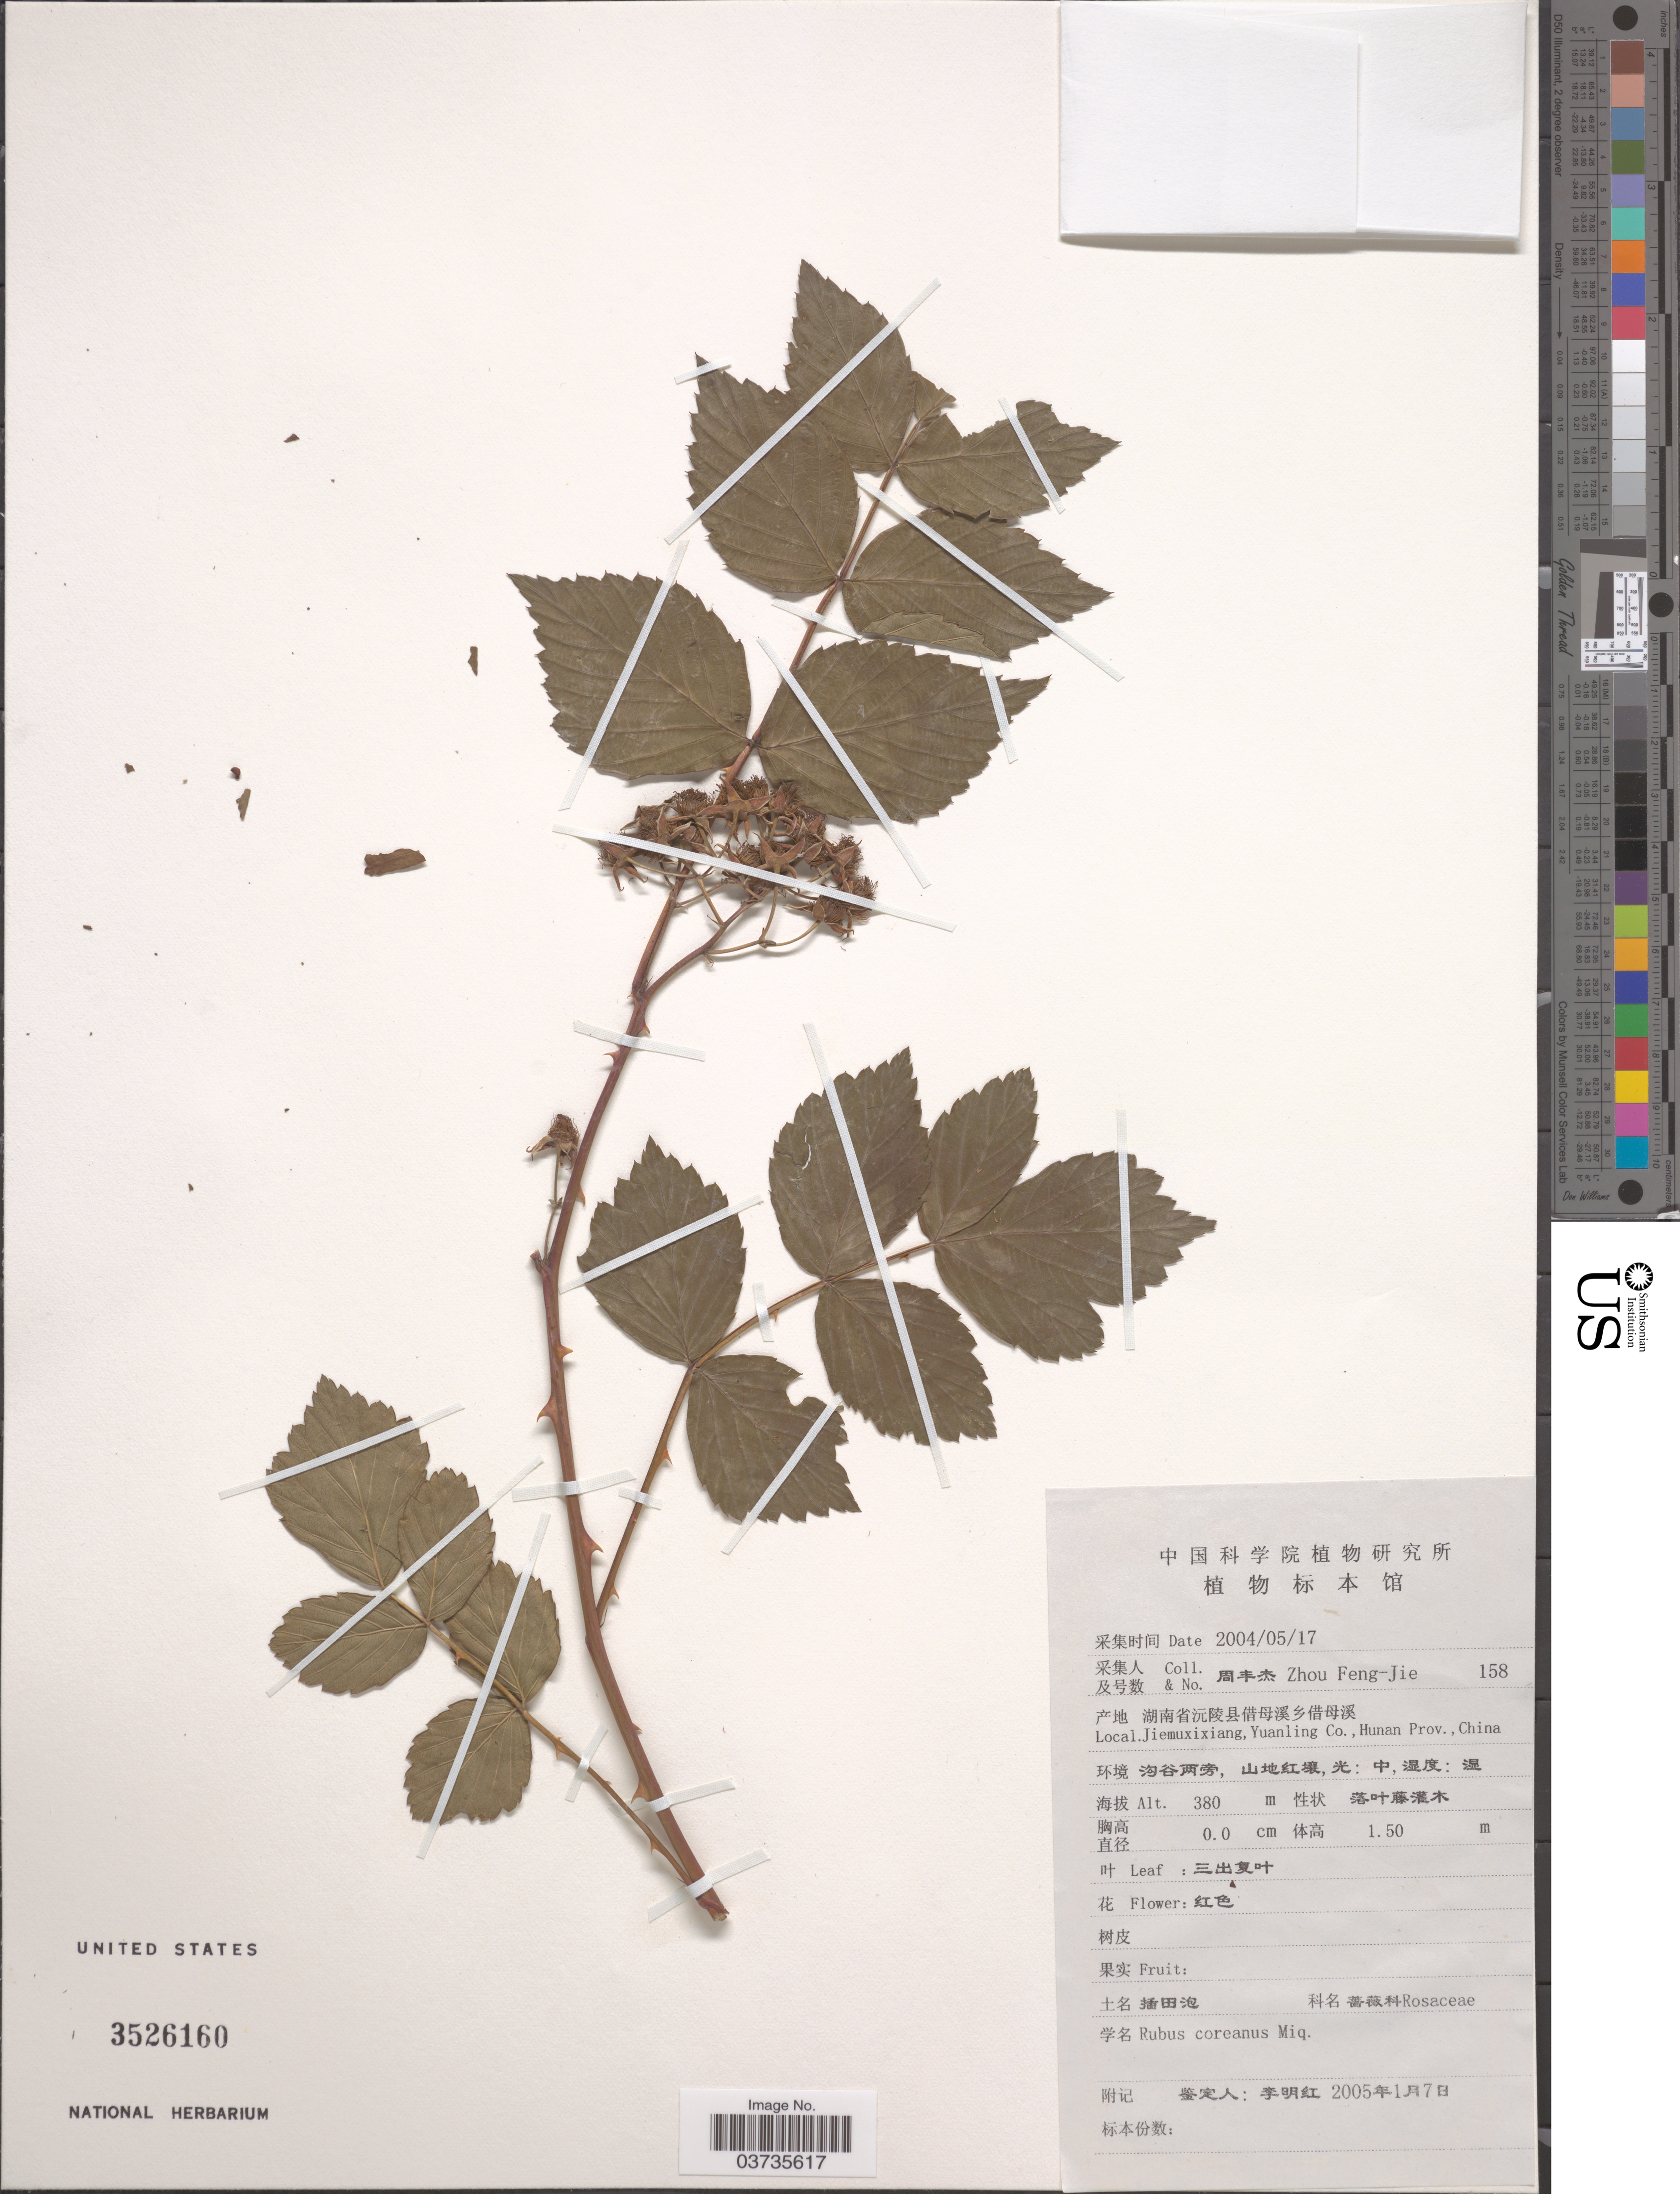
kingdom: Plantae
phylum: Tracheophyta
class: Magnoliopsida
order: Rosales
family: Rosaceae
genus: Rubus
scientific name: Rubus coreanus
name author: Miq.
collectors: F. Zhou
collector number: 158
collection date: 2004-05-17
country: China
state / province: Hunan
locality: Jiemuxixiang, Yuanling Co.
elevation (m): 380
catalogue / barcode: US 3526160